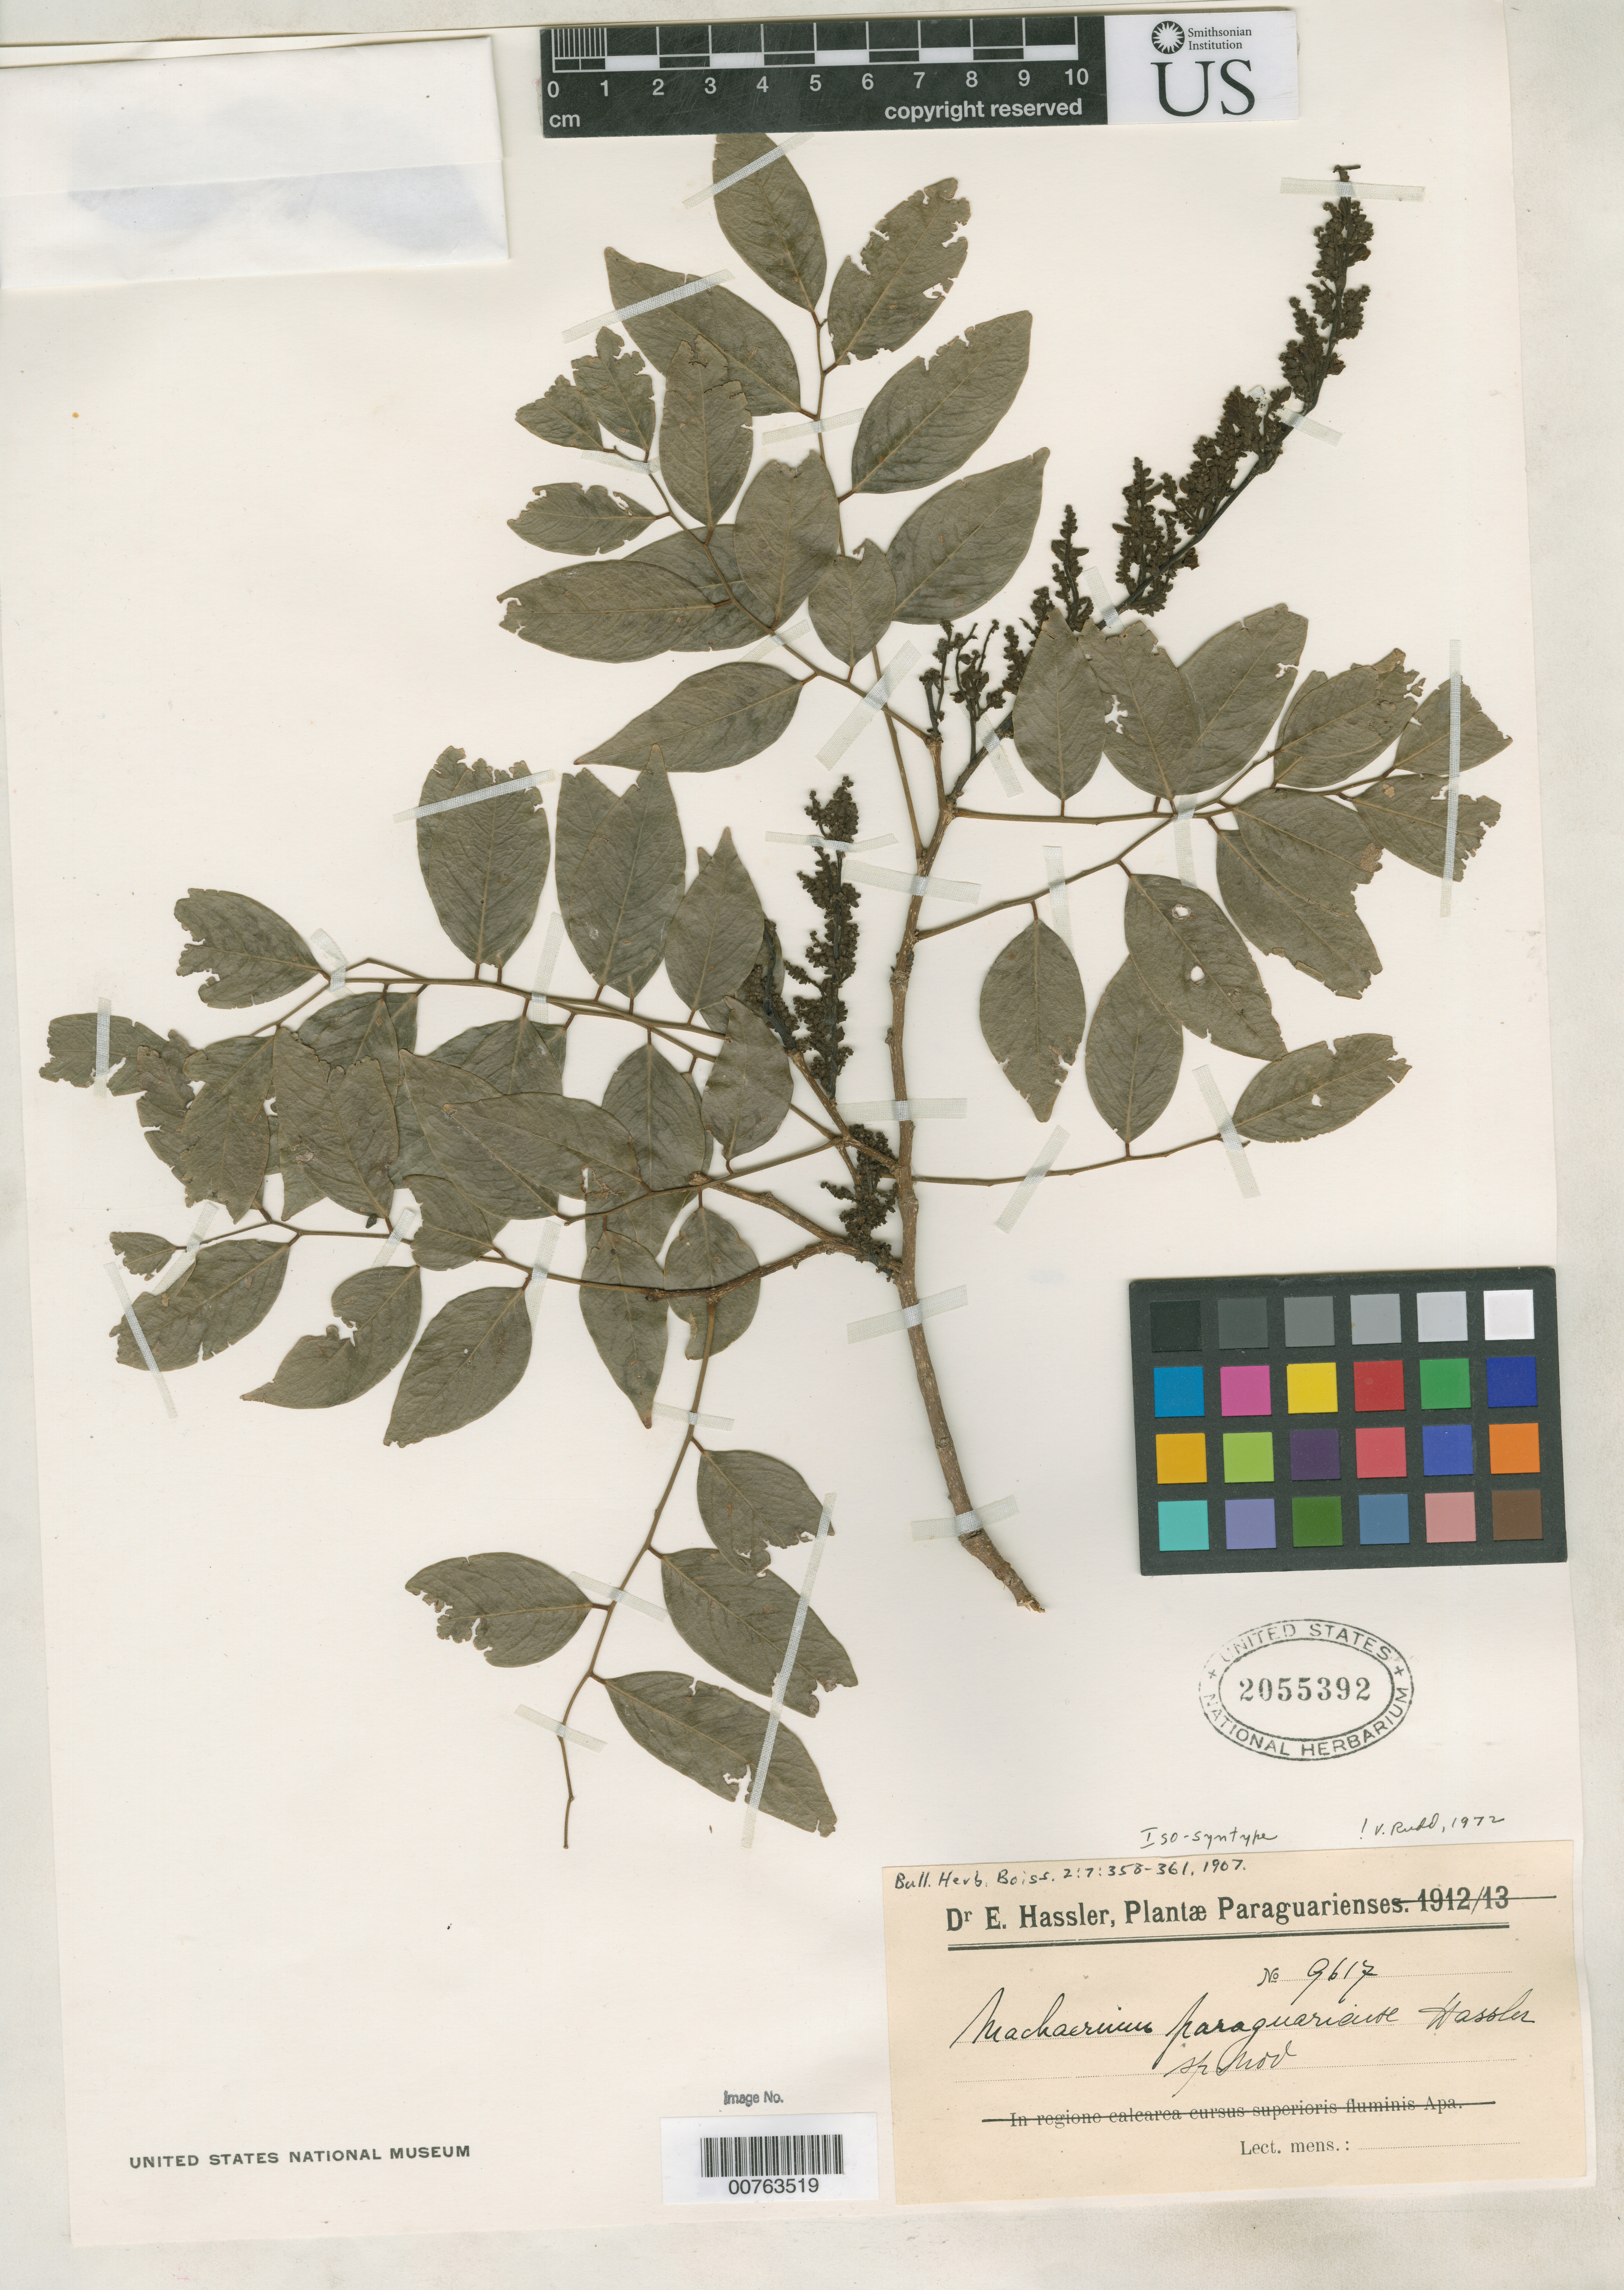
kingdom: Plantae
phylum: Tracheophyta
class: Magnoliopsida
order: Fabales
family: Fabaceae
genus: Machaerium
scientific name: Machaerium paraguariense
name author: Hassl.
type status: Isosyntype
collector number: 9617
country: Paraguay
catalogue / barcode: US 2055392